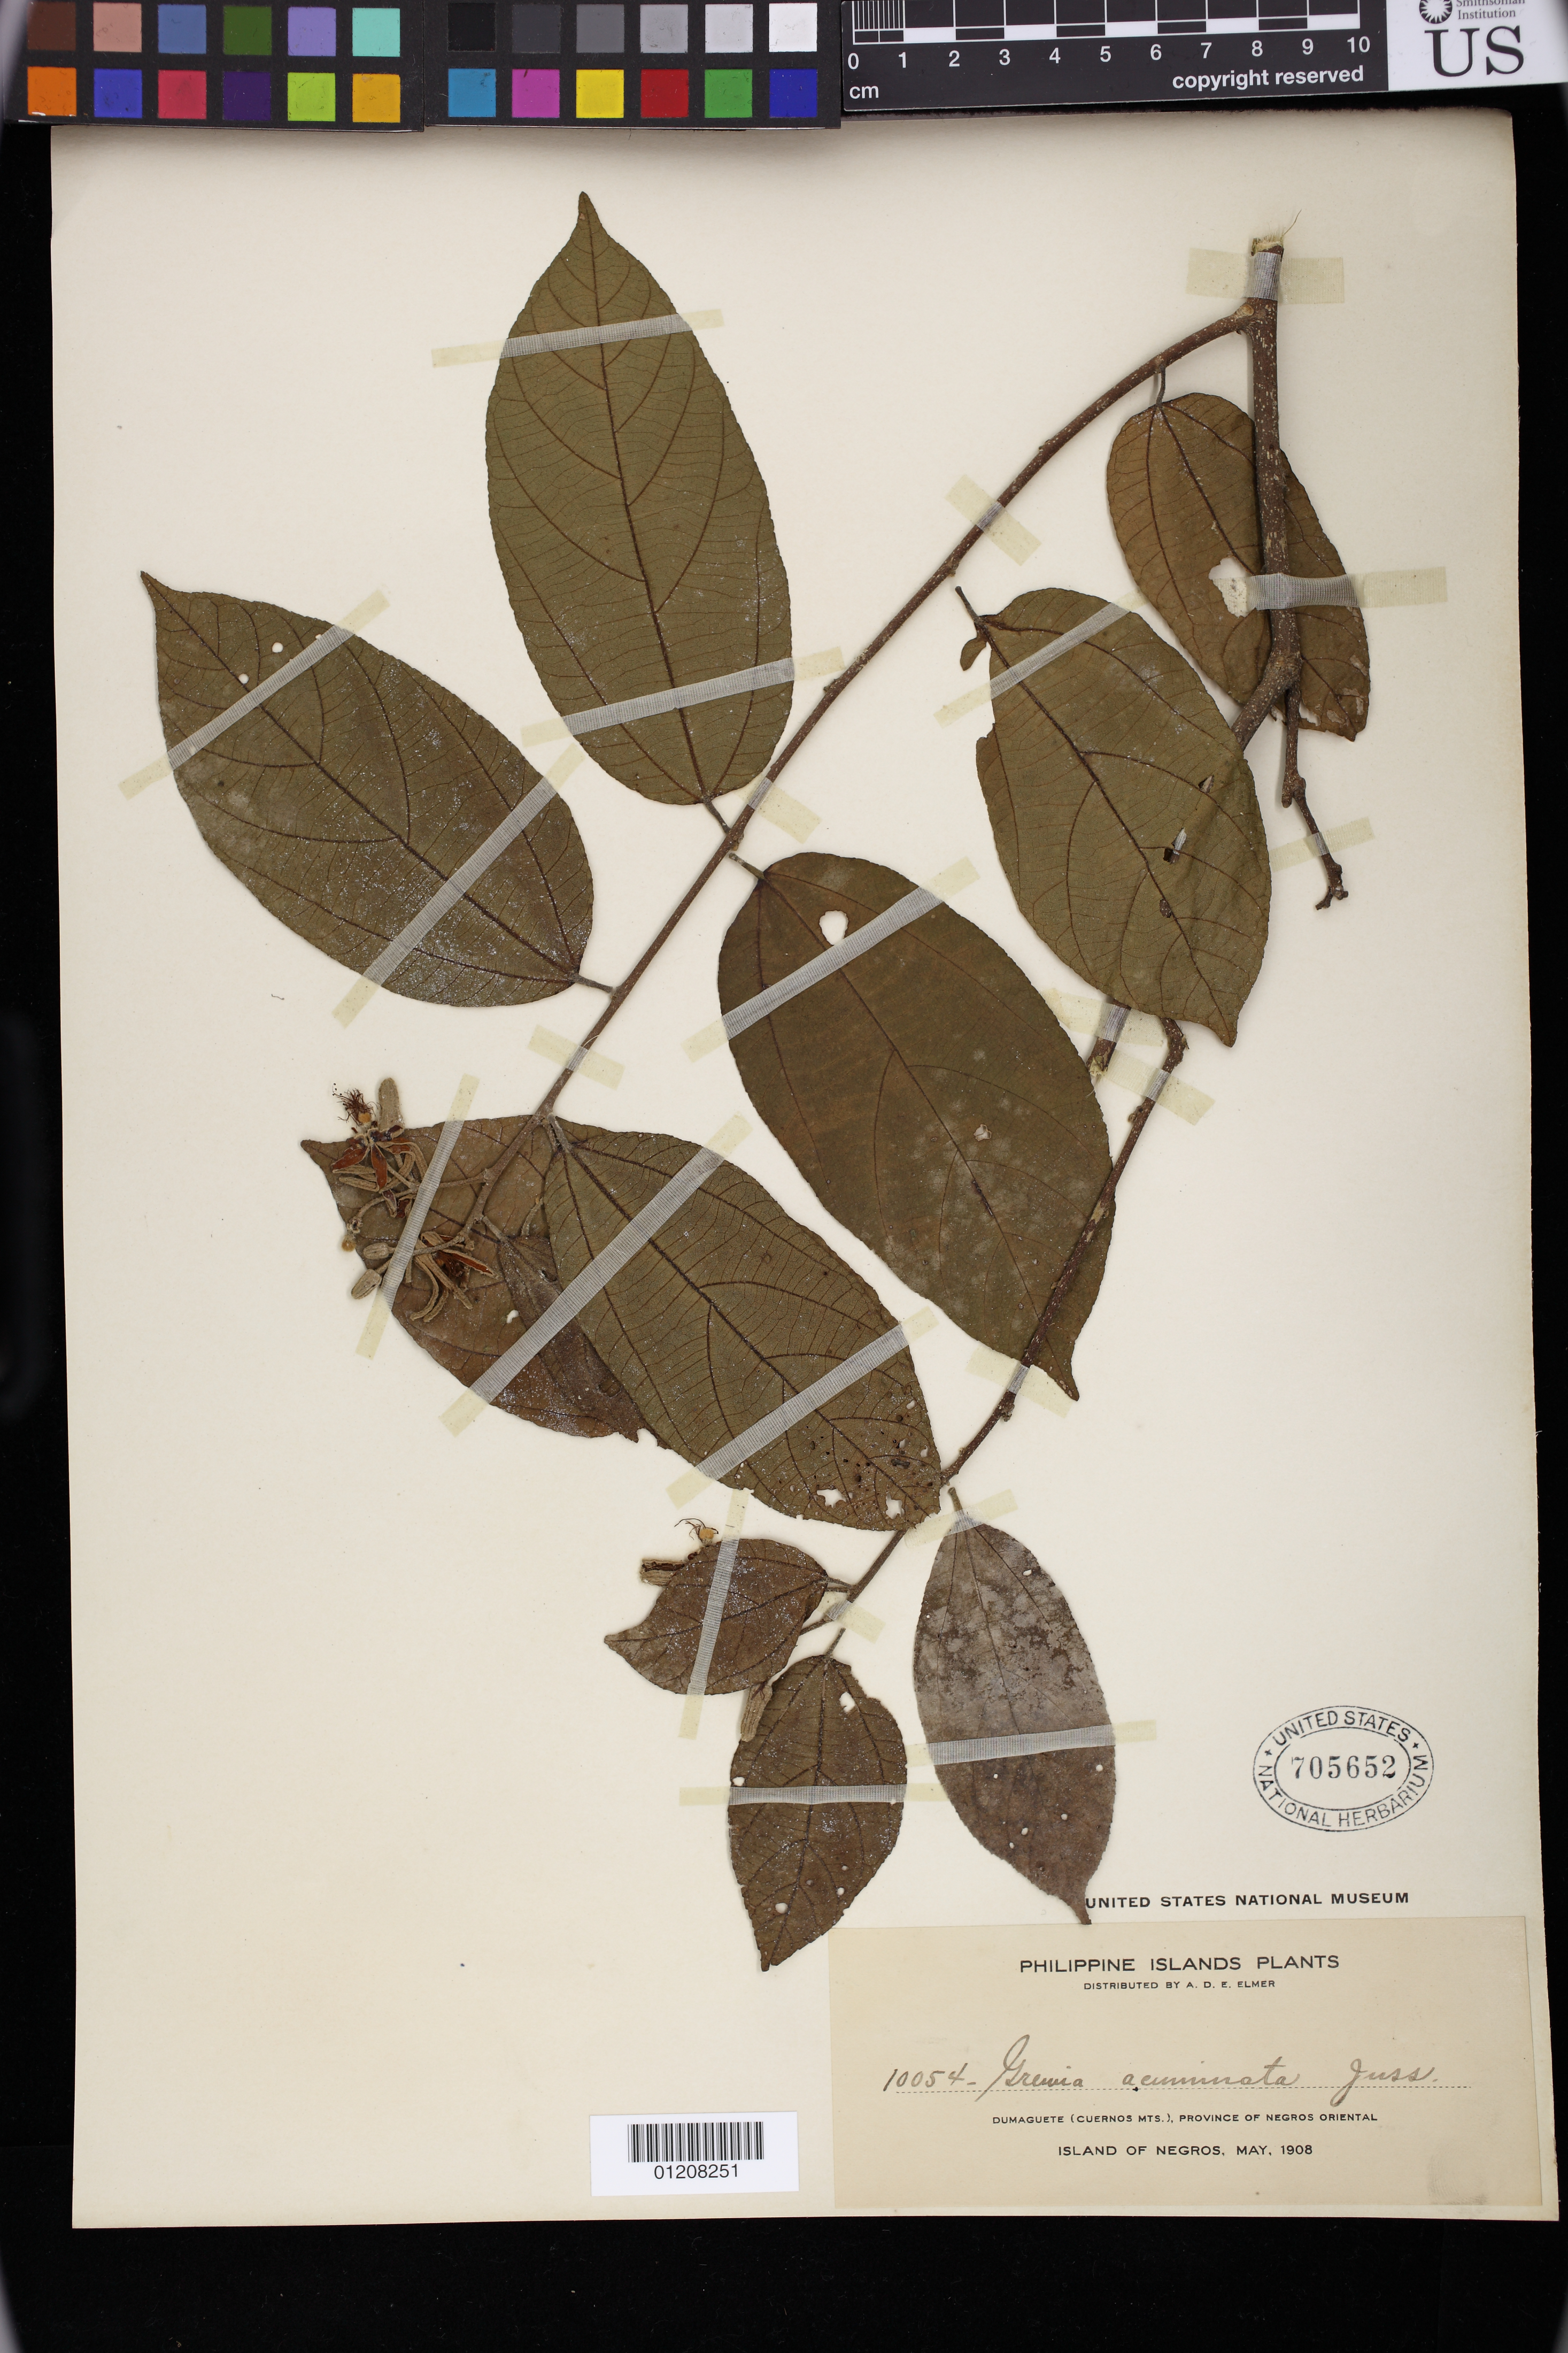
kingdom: Plantae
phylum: Tracheophyta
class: Magnoliopsida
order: Malvales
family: Malvaceae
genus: Grewia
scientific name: Grewia acuminata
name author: Juss.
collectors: A. D. E. Elmer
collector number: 10054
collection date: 1908-05-01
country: Philippines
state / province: Central Visayas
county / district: Negros Oriental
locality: Dumaguete (Cuernos Mts.). Island of Negros.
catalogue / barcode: US 705652